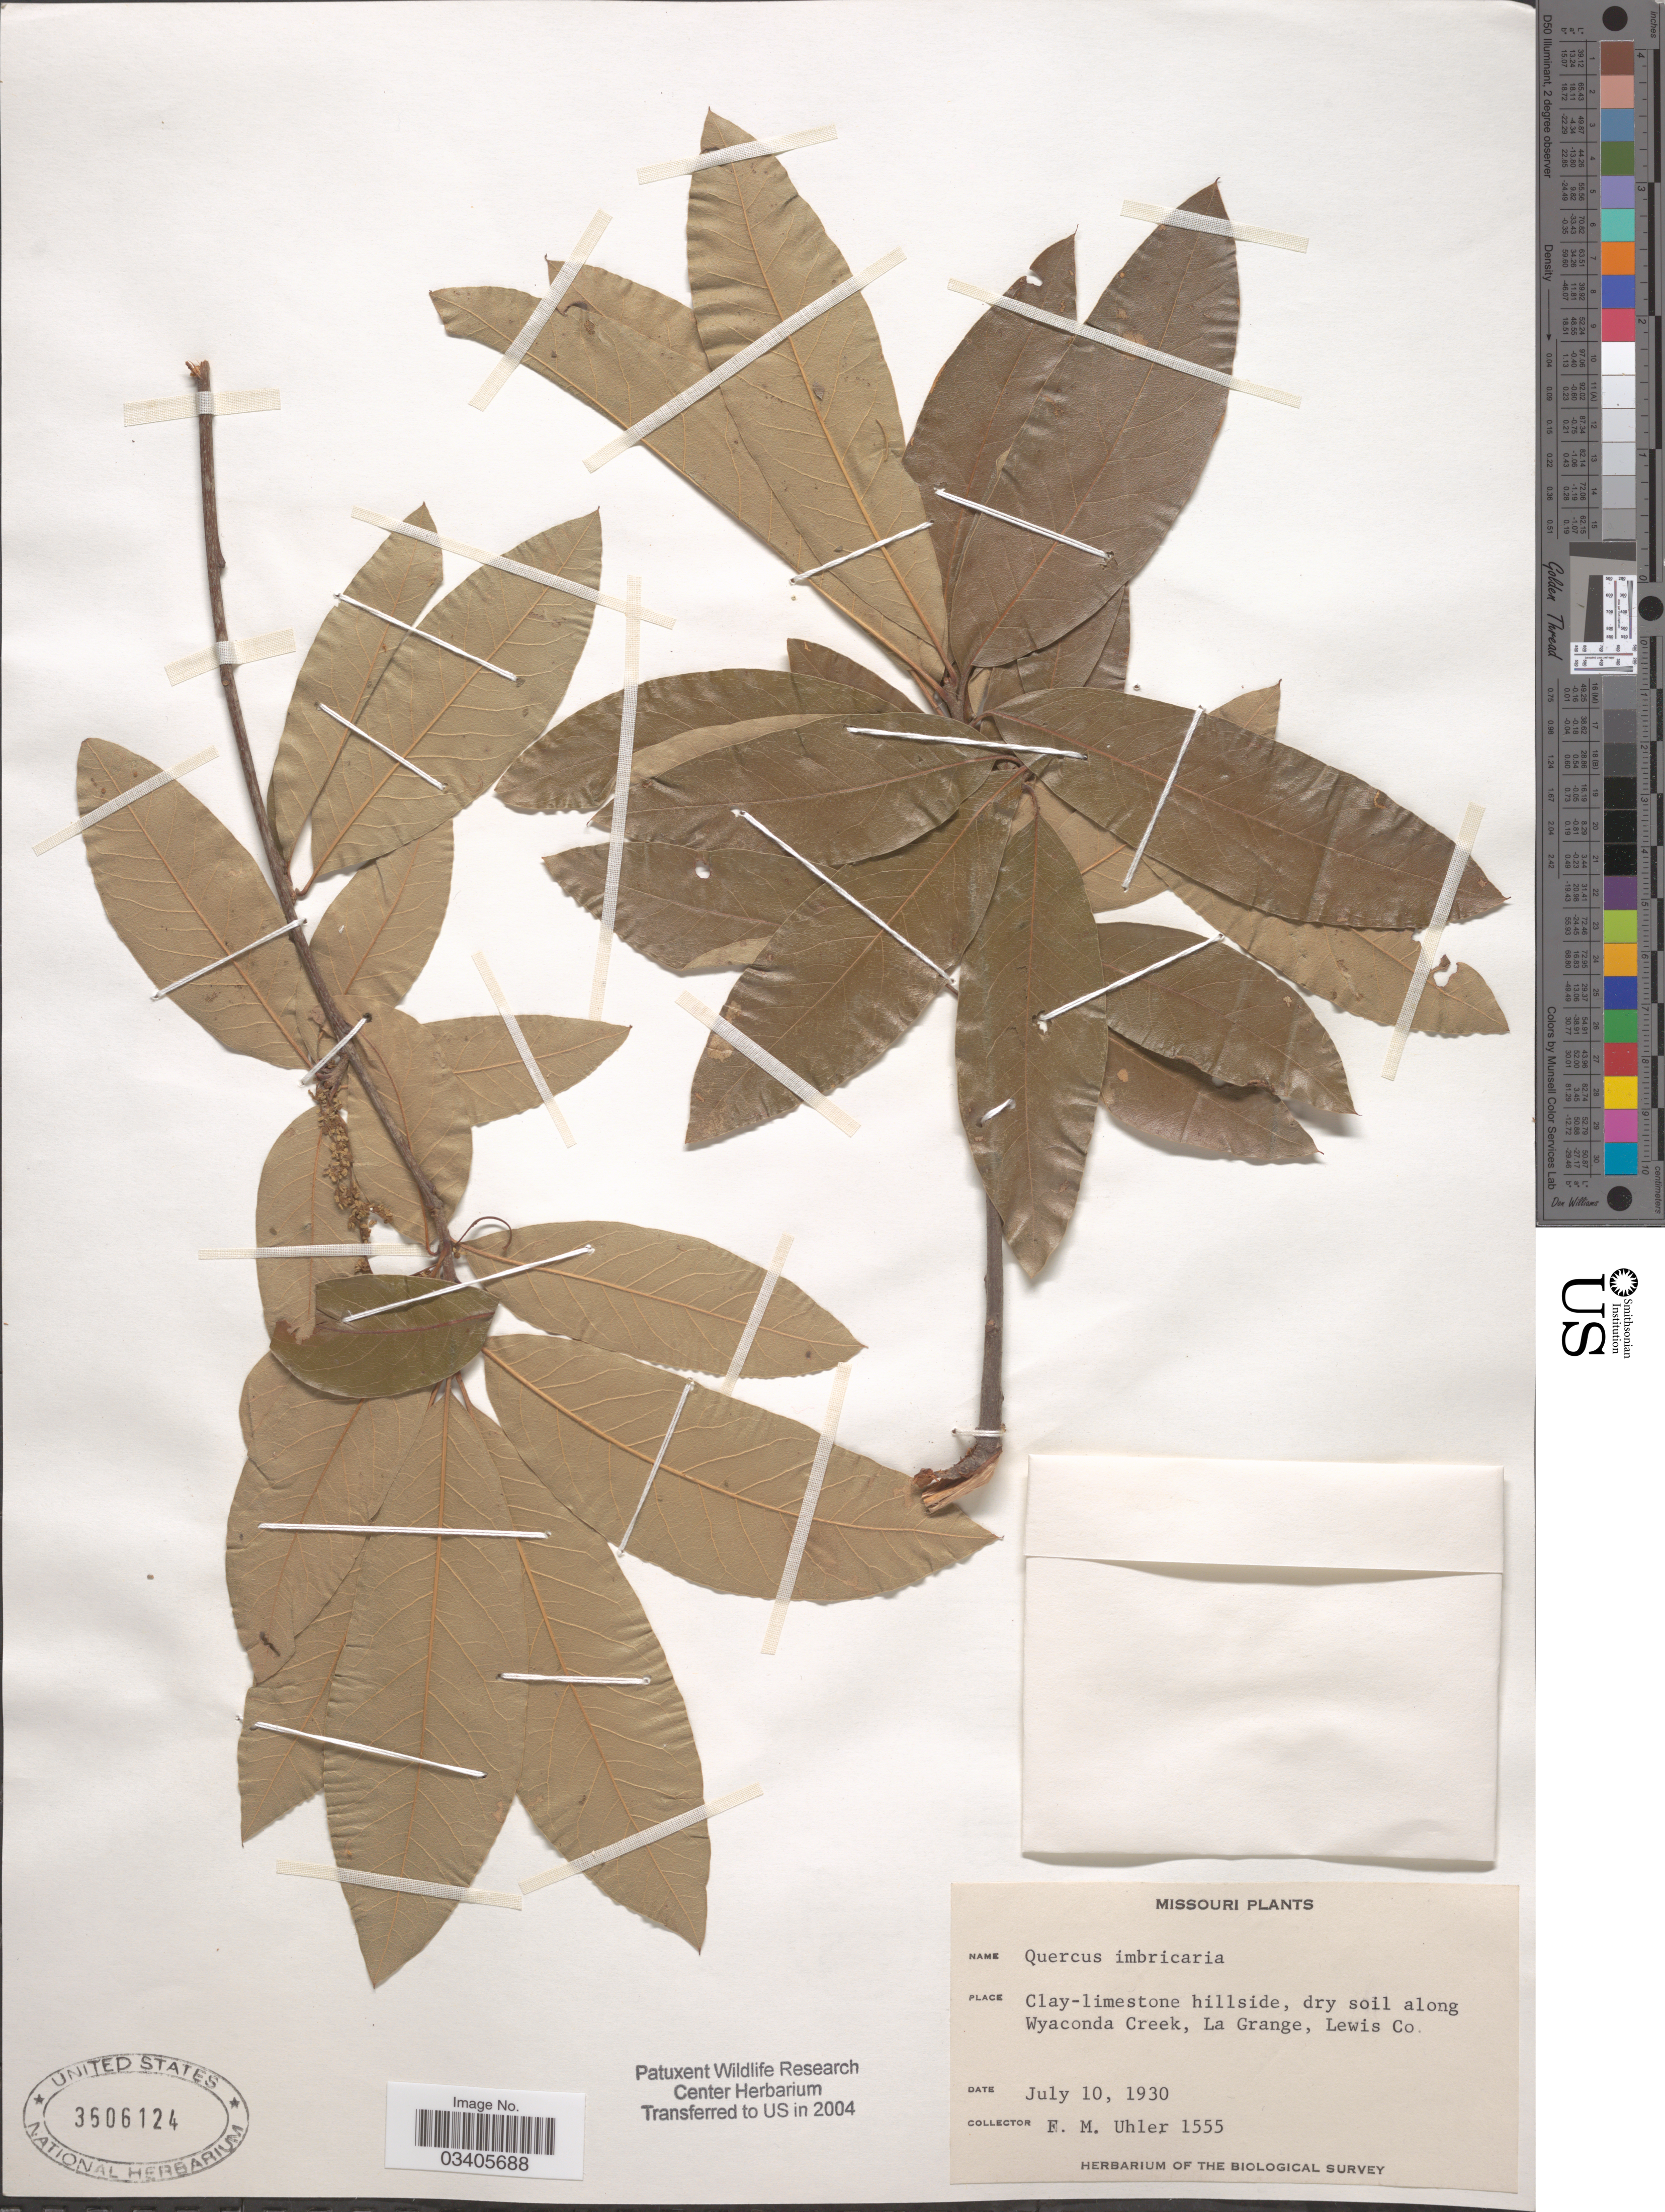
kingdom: Plantae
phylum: Tracheophyta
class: Magnoliopsida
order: Fagales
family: Fagaceae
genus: Quercus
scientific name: Quercus imbricaria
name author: Michx.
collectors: F. M. Uhler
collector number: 1555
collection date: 1930-07-10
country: United States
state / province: Missouri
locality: Clay-limestone hillside, dry soil along Wyaconda Creek, La Grange, Lewis Co.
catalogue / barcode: US 3606124